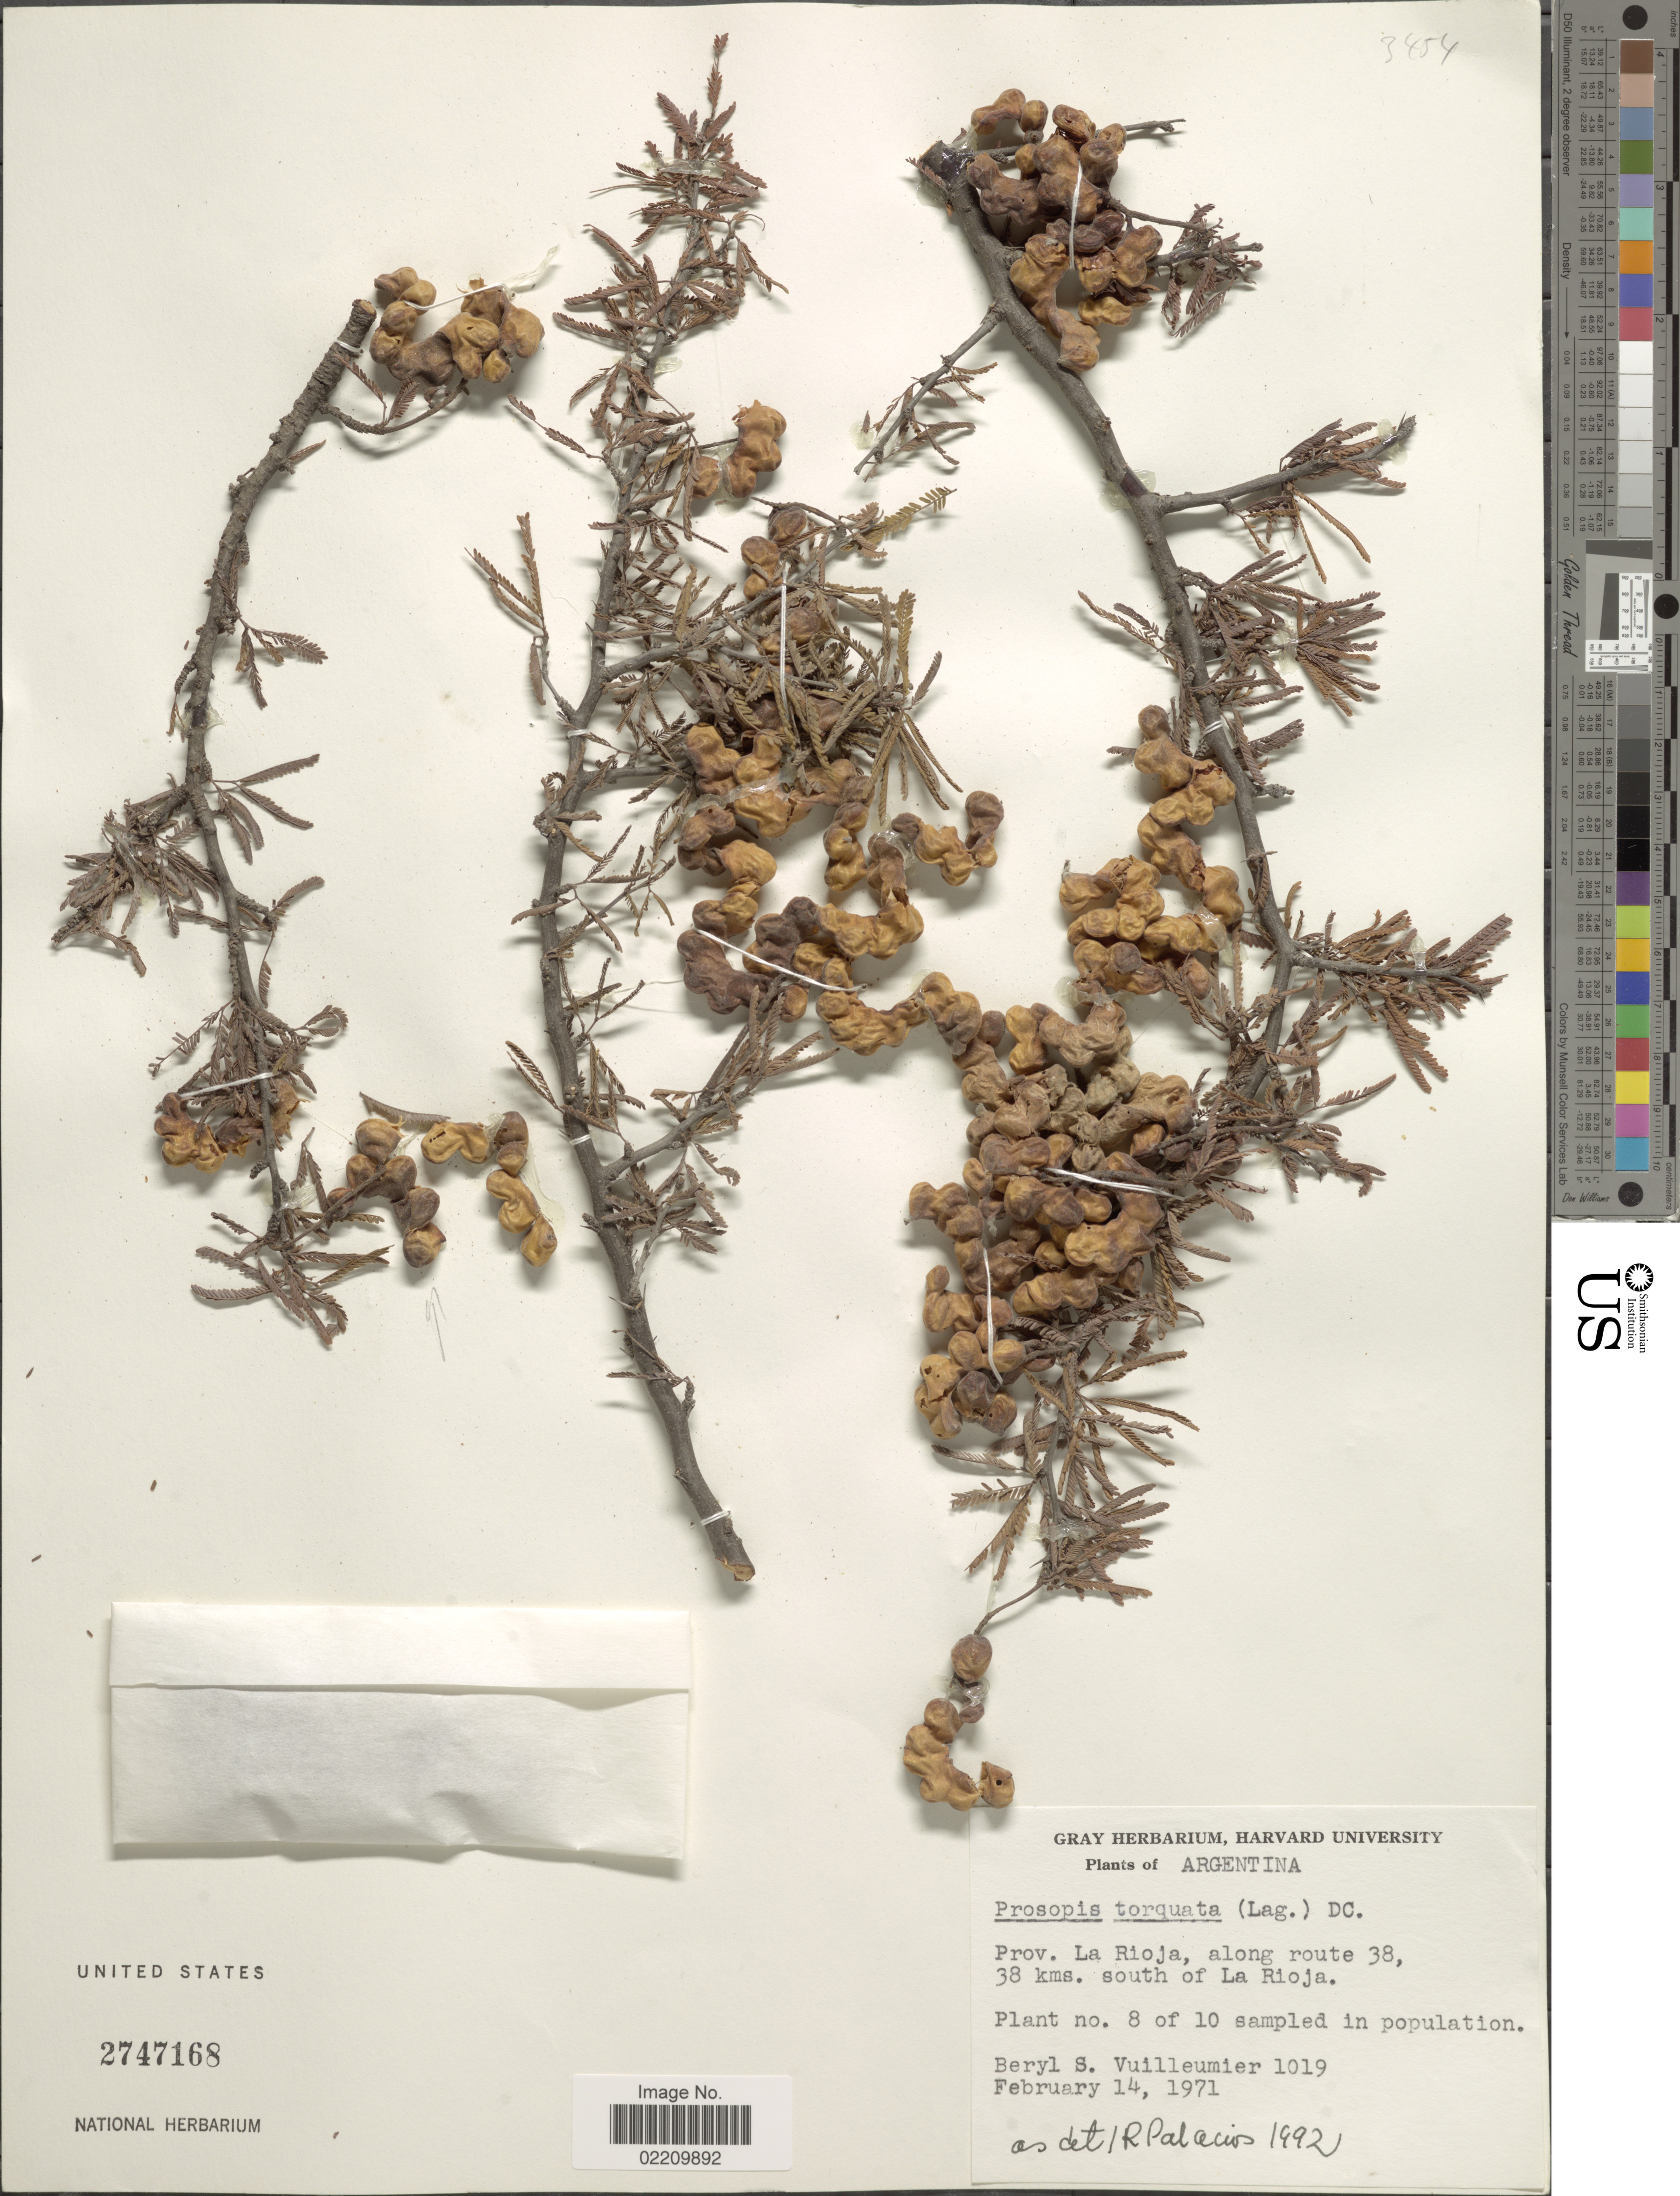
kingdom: Plantae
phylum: Tracheophyta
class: Magnoliopsida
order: Fabales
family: Fabaceae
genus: Strombocarpa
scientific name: Strombocarpa torquata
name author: (Lag.) Hutch.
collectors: B. Vuilleumier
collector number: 1019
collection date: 1971-02-14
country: Argentina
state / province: La Rioja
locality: Along route 38, 38 kms south of La Rioja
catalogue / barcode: US 2747168